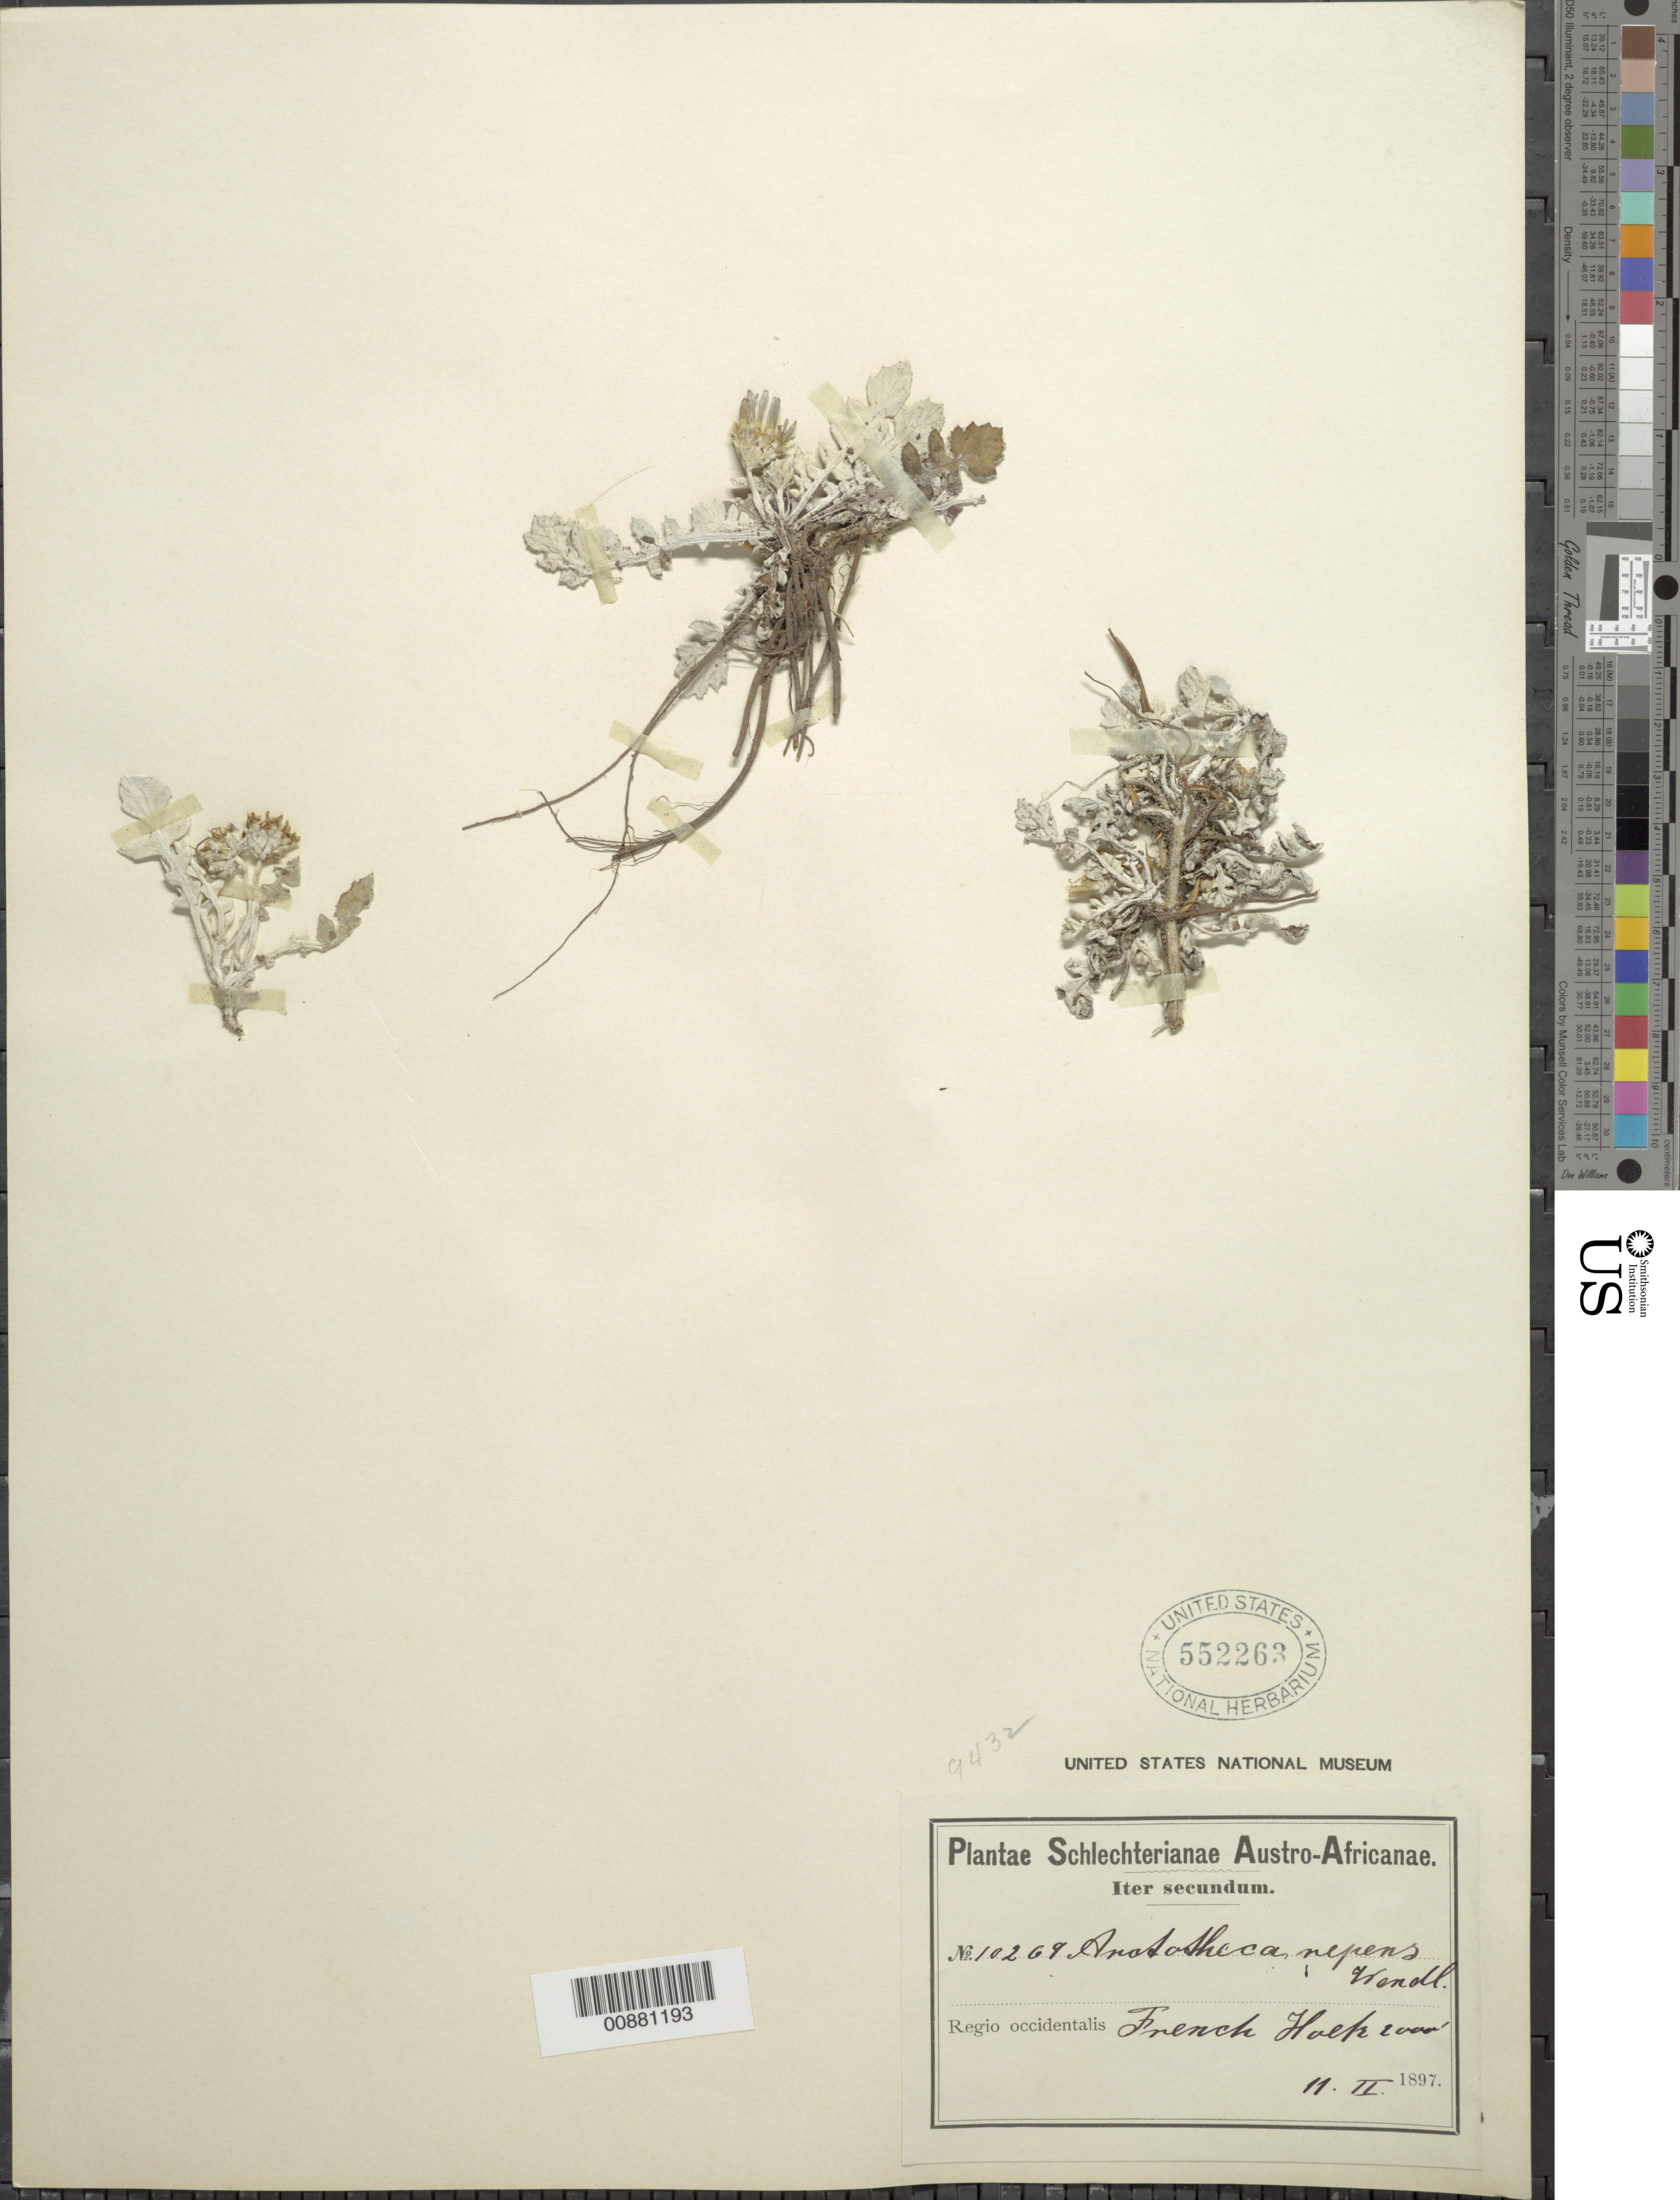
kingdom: Plantae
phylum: Tracheophyta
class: Magnoliopsida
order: Asterales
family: Asteraceae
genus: Arctotheca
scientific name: Arctotheca prostrata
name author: (Salisb.) Britten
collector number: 10269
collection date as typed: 11 November 1897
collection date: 1897-11-11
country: South Africa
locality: French Hoek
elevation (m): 610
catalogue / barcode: US 552263